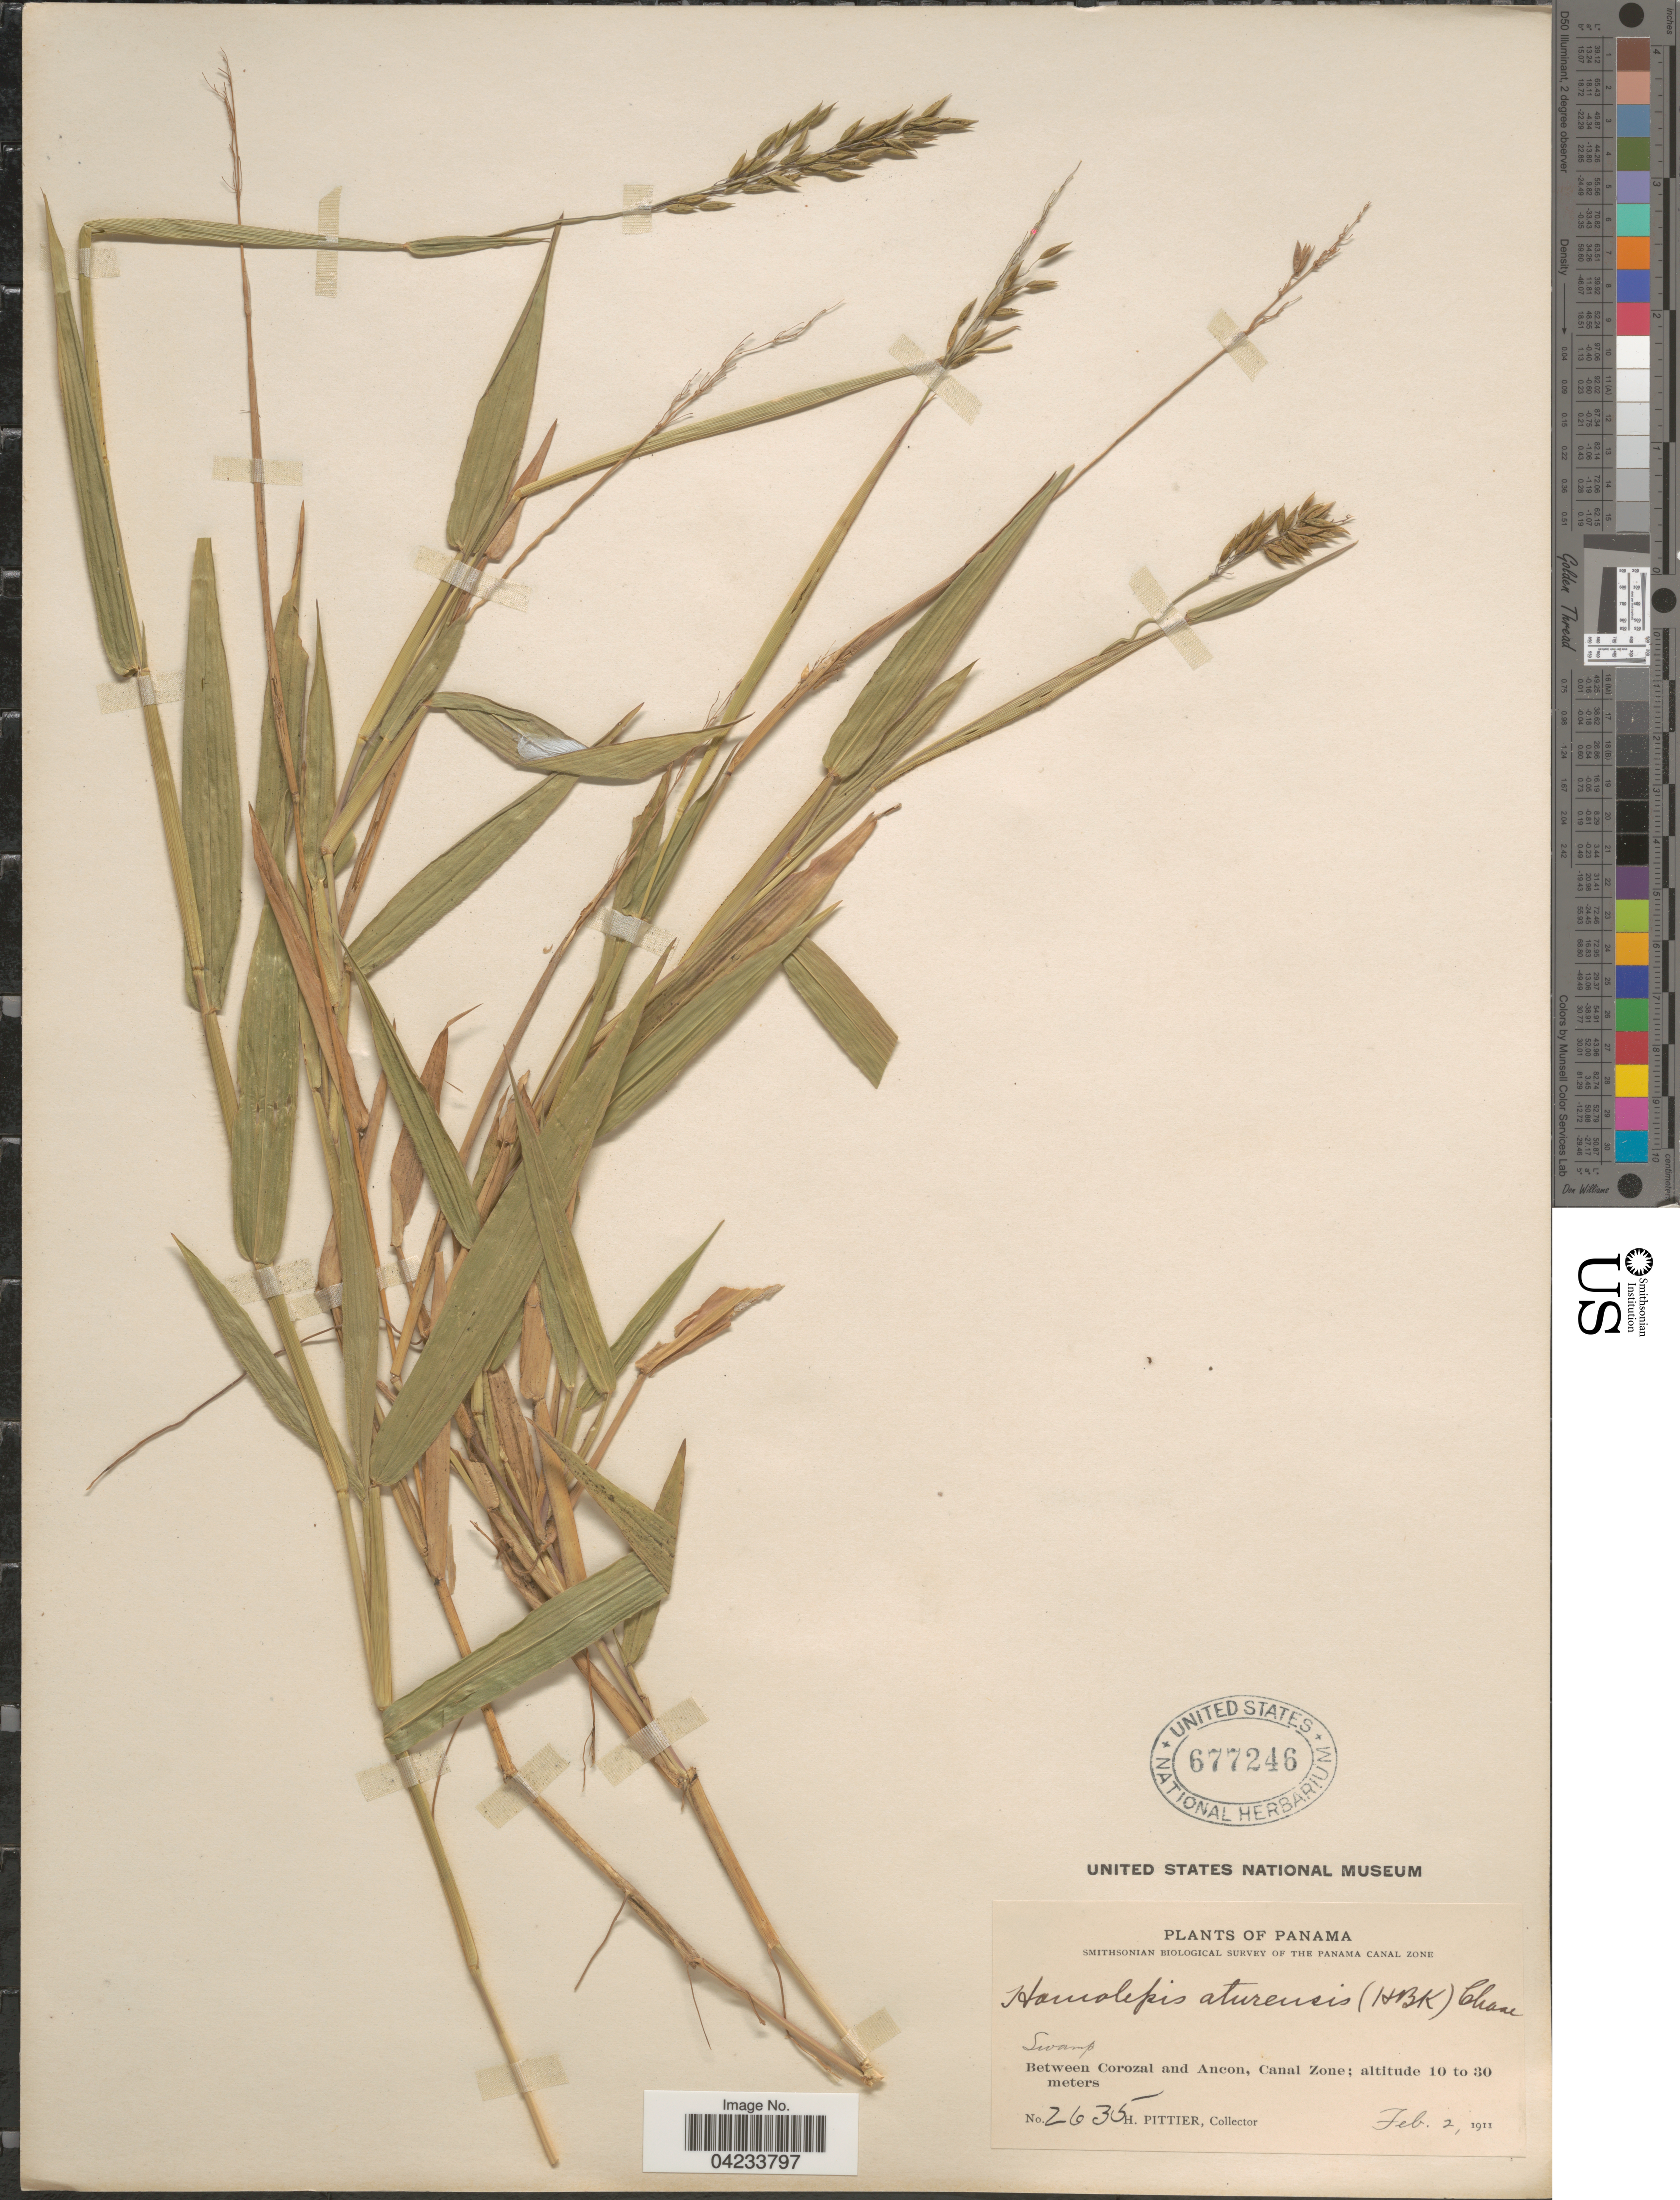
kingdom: Plantae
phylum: Tracheophyta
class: Liliopsida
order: Poales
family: Poaceae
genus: Homolepis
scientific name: Homolepis aturensis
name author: (Kunth) Chase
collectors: H. F. Pittier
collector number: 2635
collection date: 1911-02-02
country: Panama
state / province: Colón / Panamá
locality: Smithsonian Biological Survey of the Panama Canal Zone. Between Corozal and Ancon, Canal Zone.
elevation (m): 10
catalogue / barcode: US 677246